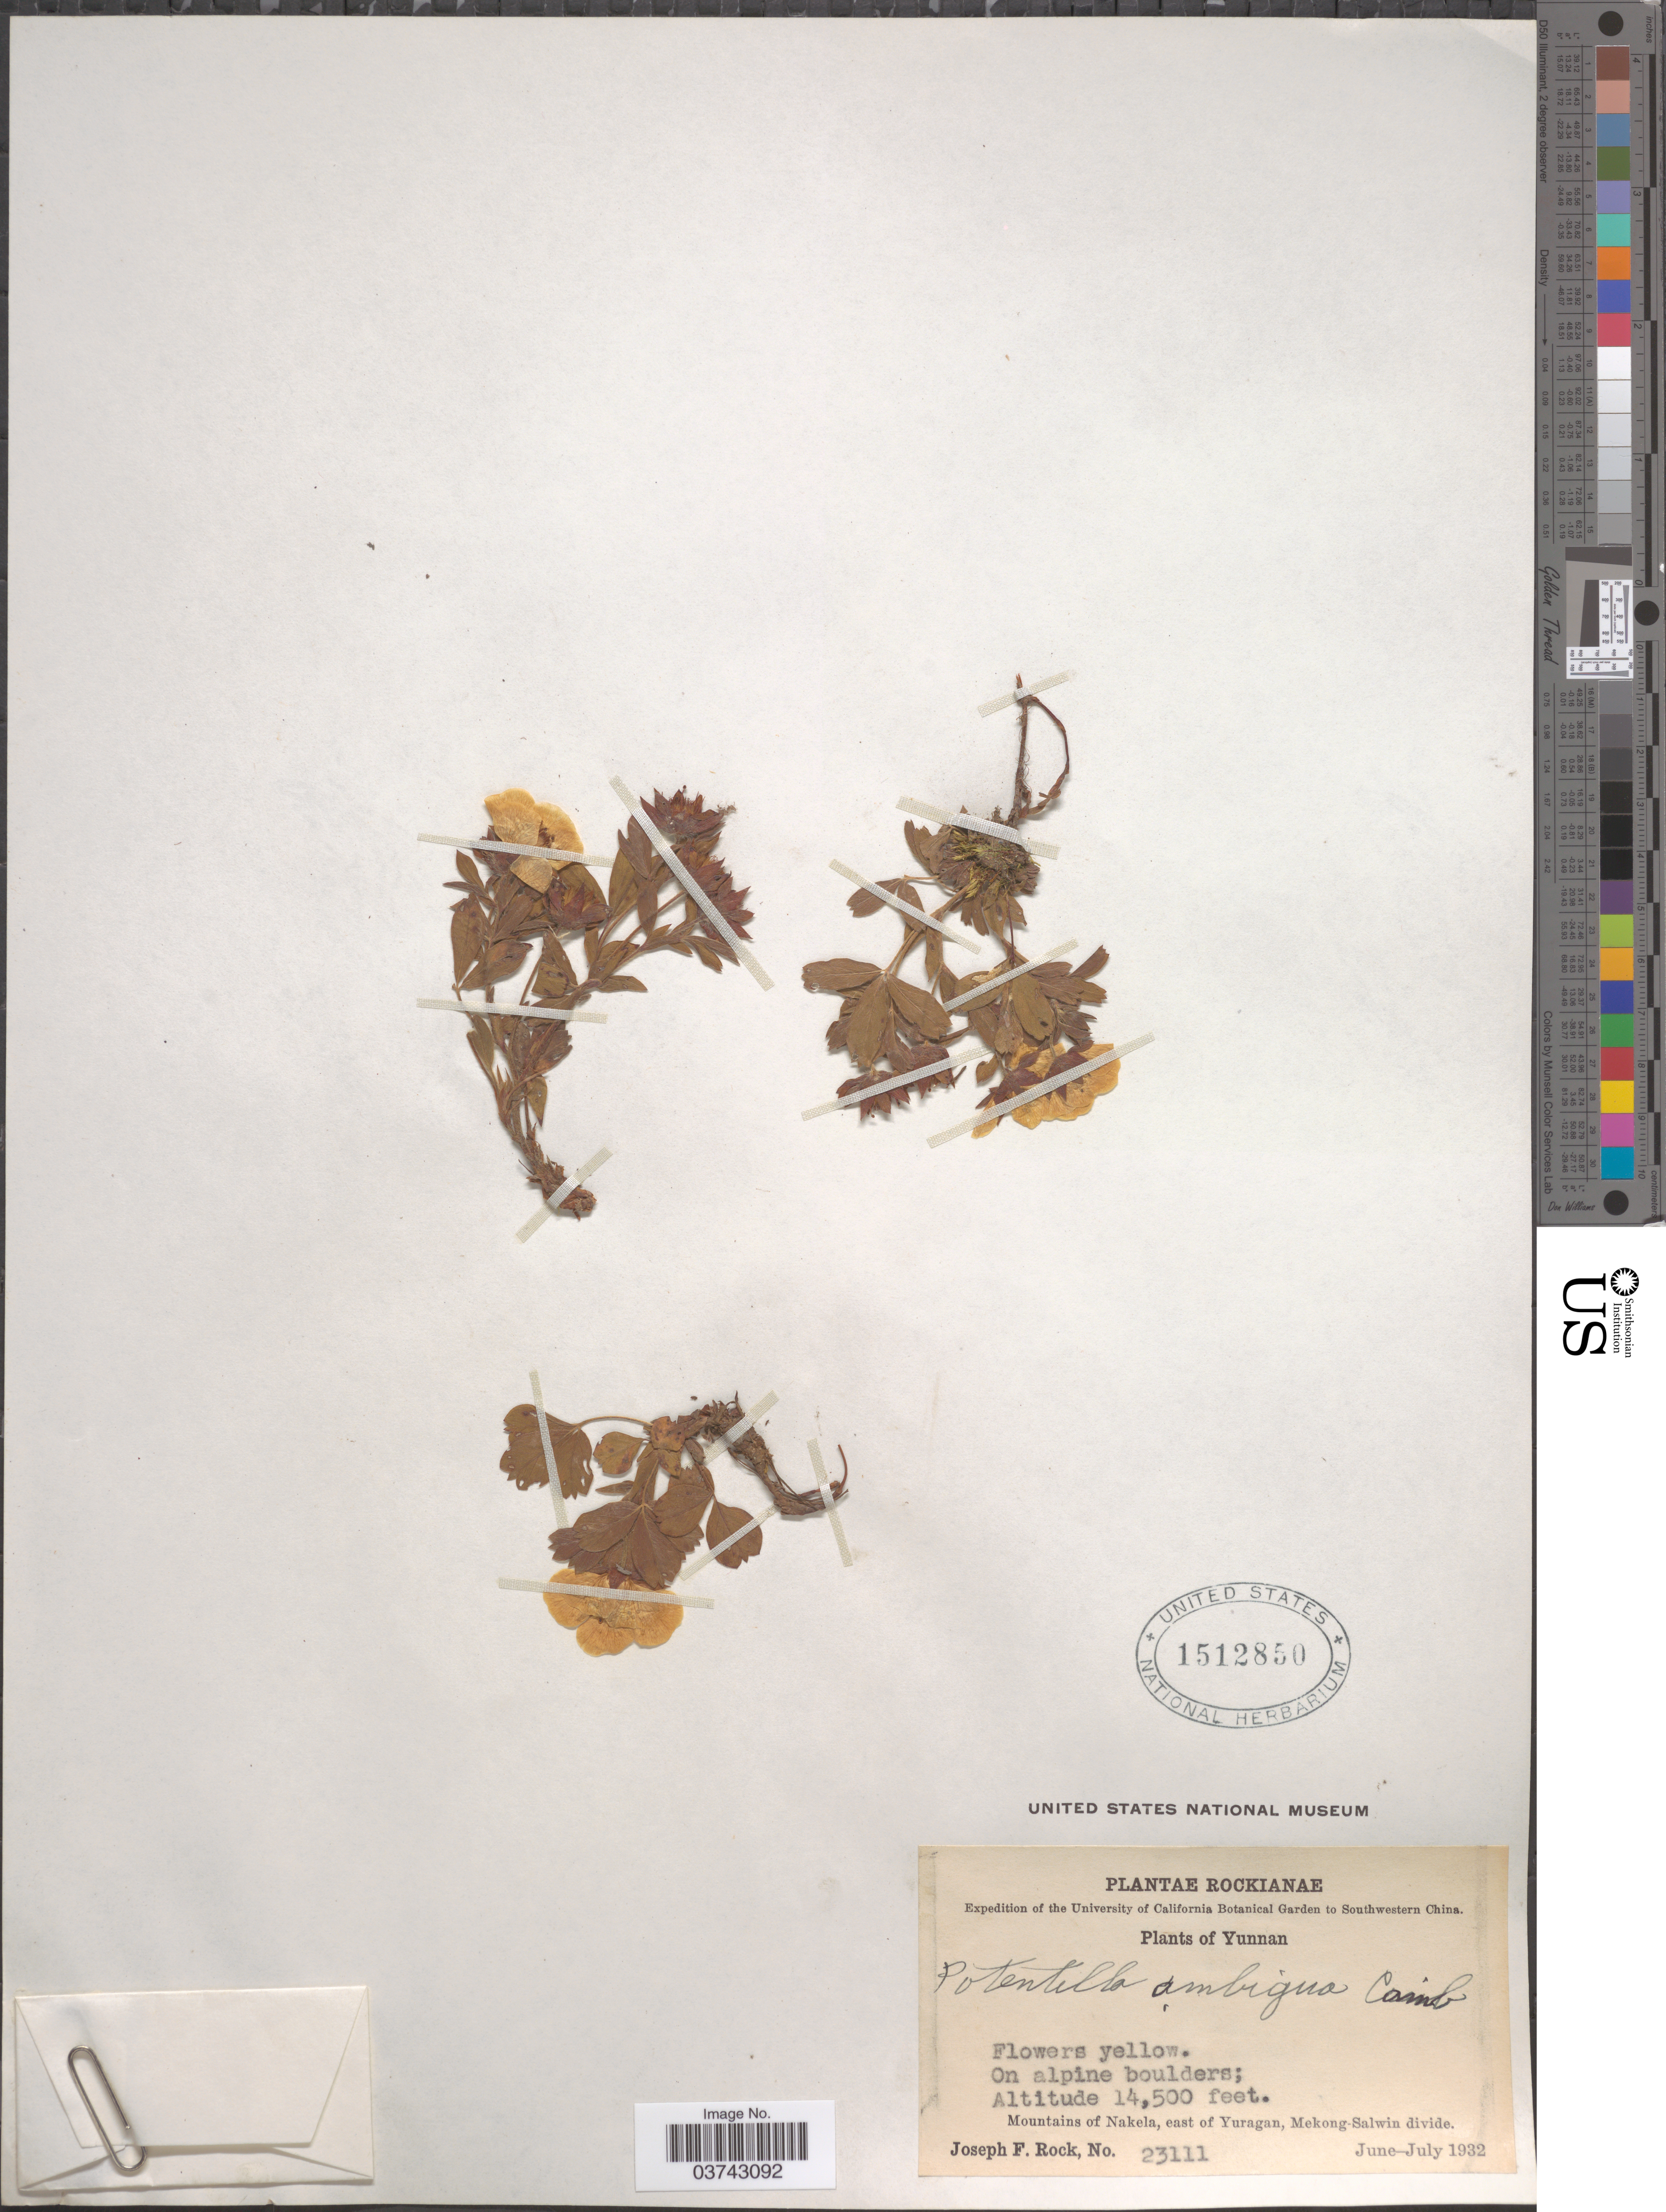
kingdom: Plantae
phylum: Tracheophyta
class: Magnoliopsida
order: Rosales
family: Rosaceae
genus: Potentilla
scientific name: Potentilla ambigua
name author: Gaudin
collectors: J. F. Rock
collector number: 23111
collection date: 1932-06/1932-07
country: China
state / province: Yunnan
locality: Southwestern China. Mountains of Nakela, east of Yuragan, Mekong-Salwin divide.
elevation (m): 4420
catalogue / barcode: US 1512850